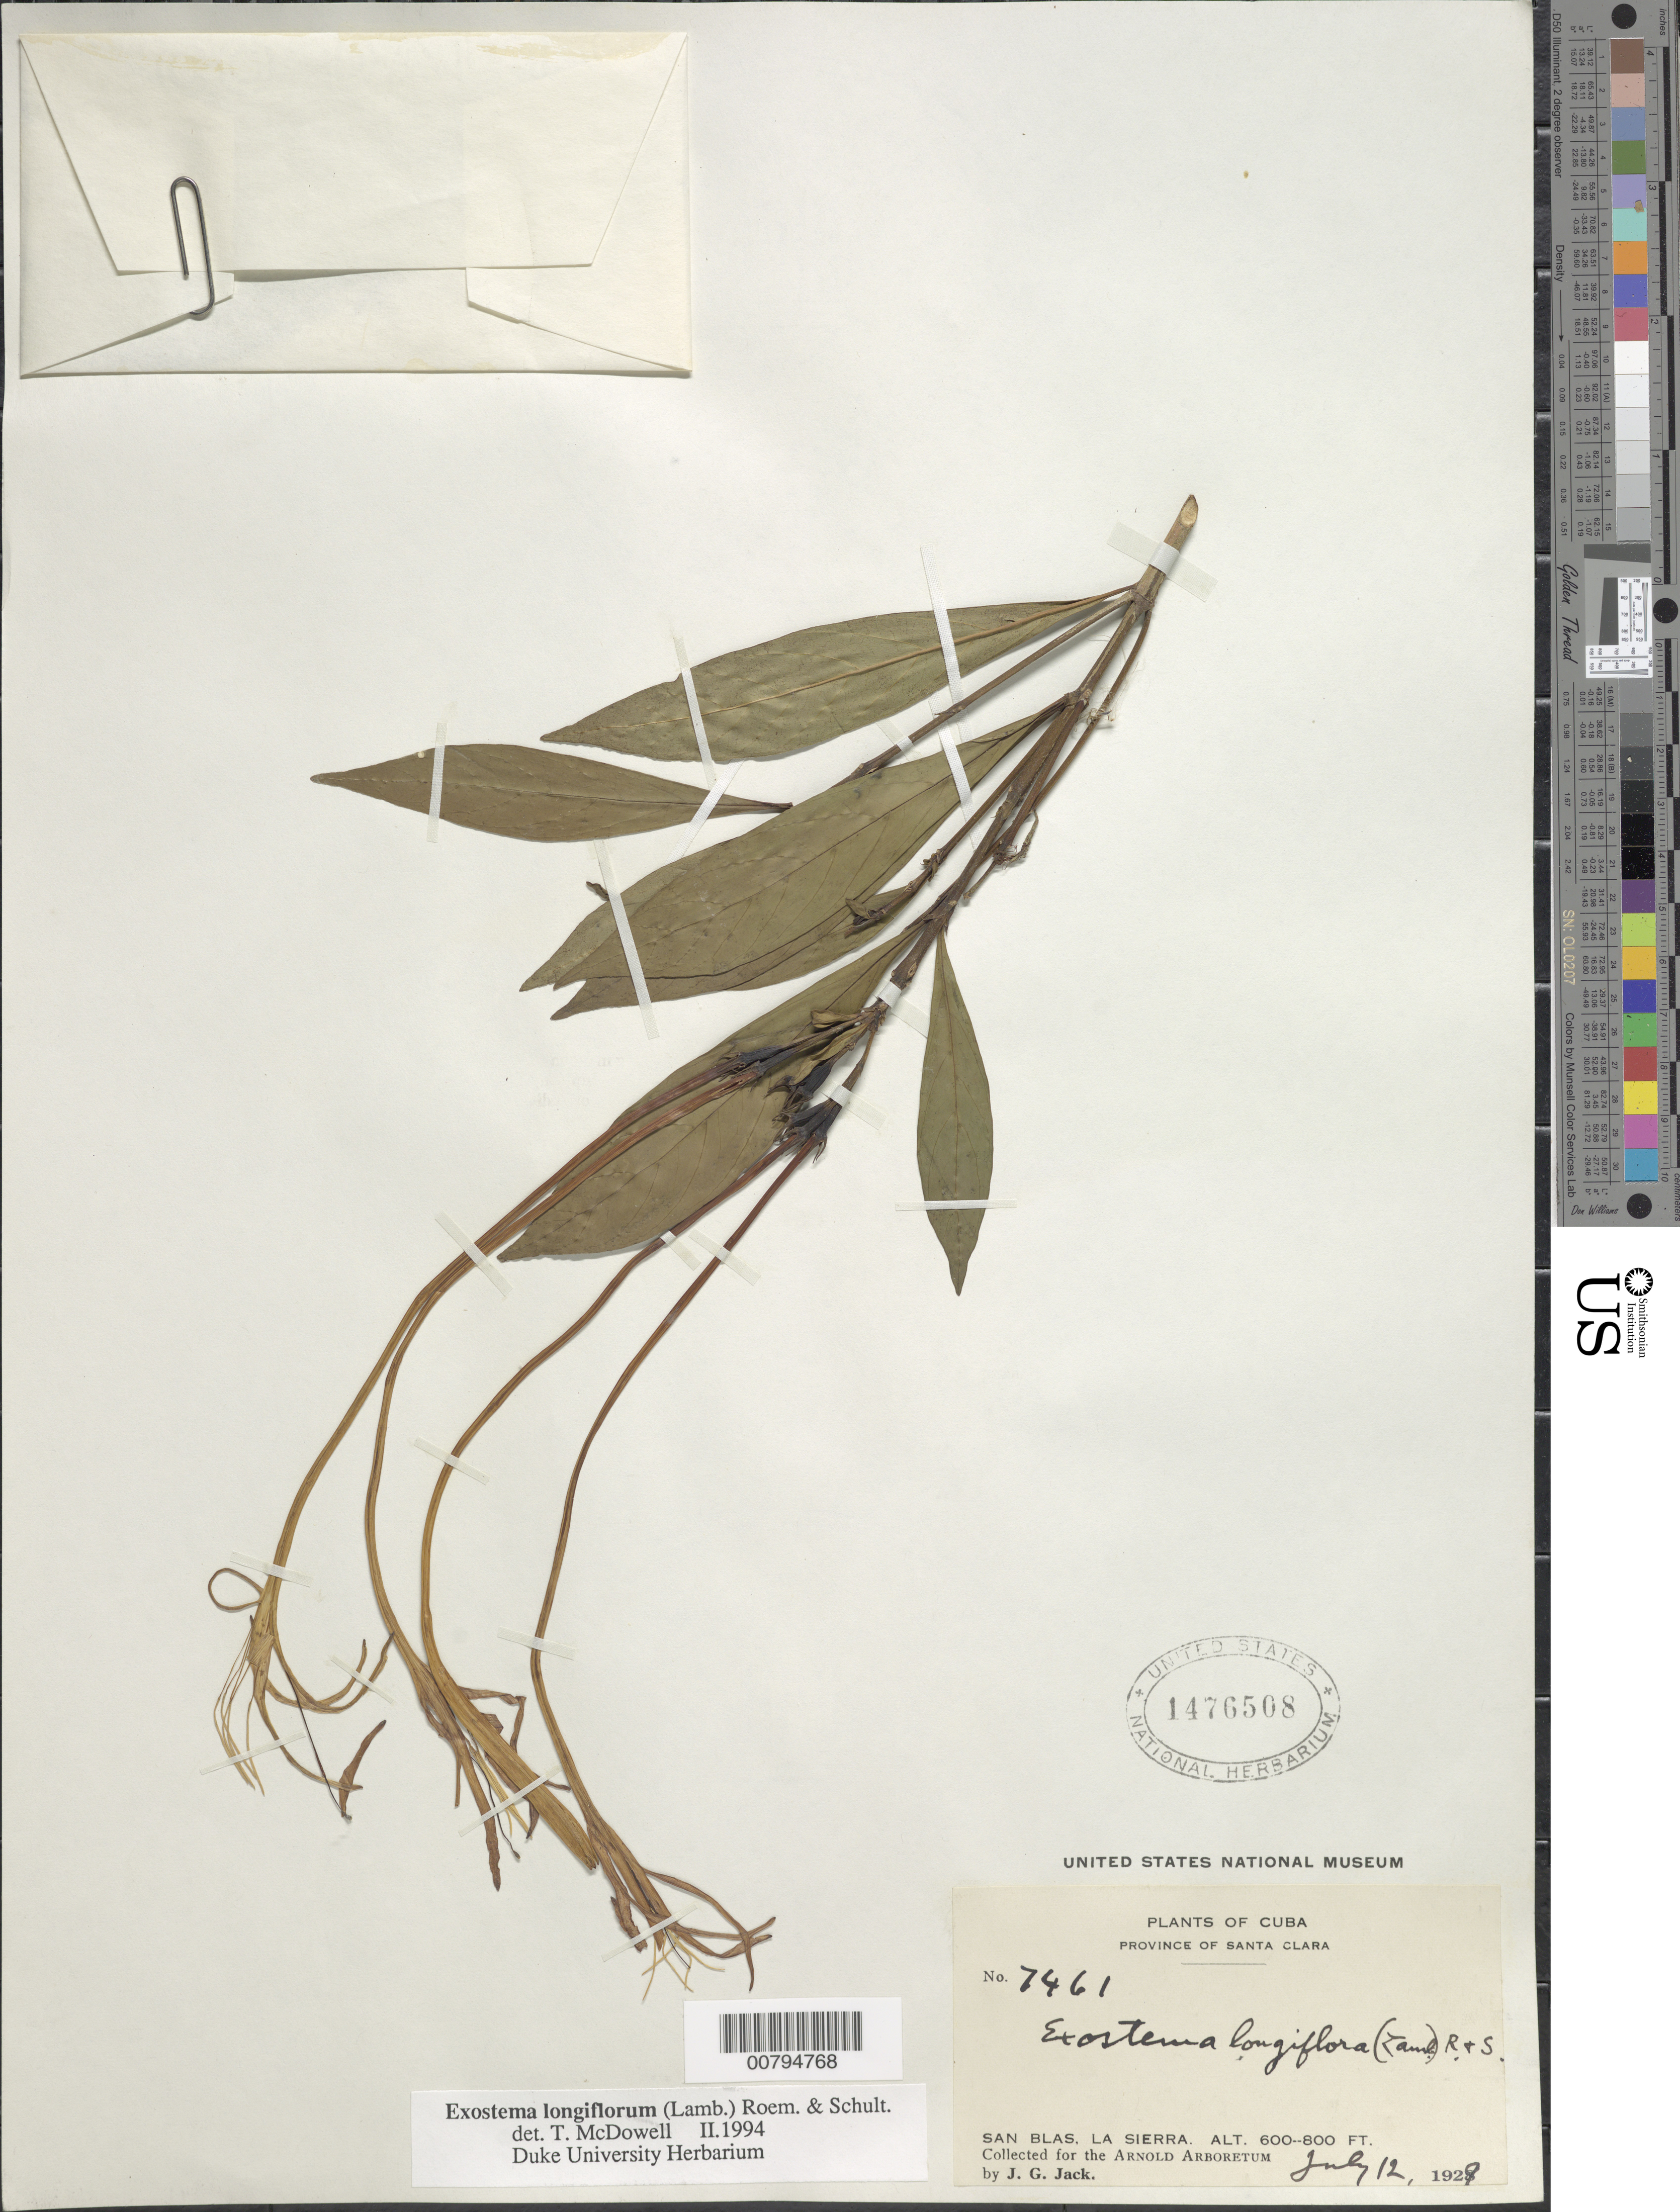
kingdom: Plantae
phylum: Tracheophyta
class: Magnoliopsida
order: Gentianales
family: Rubiaceae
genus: Exostema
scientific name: Exostema longiflorum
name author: (Lamb.) Roem. & Schult.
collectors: J. G. Jack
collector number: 7461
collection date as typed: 12 Jul 1929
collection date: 1929-07-12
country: Cuba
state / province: Las Villas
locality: San Blas, La Sierra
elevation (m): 183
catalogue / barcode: US 1476508